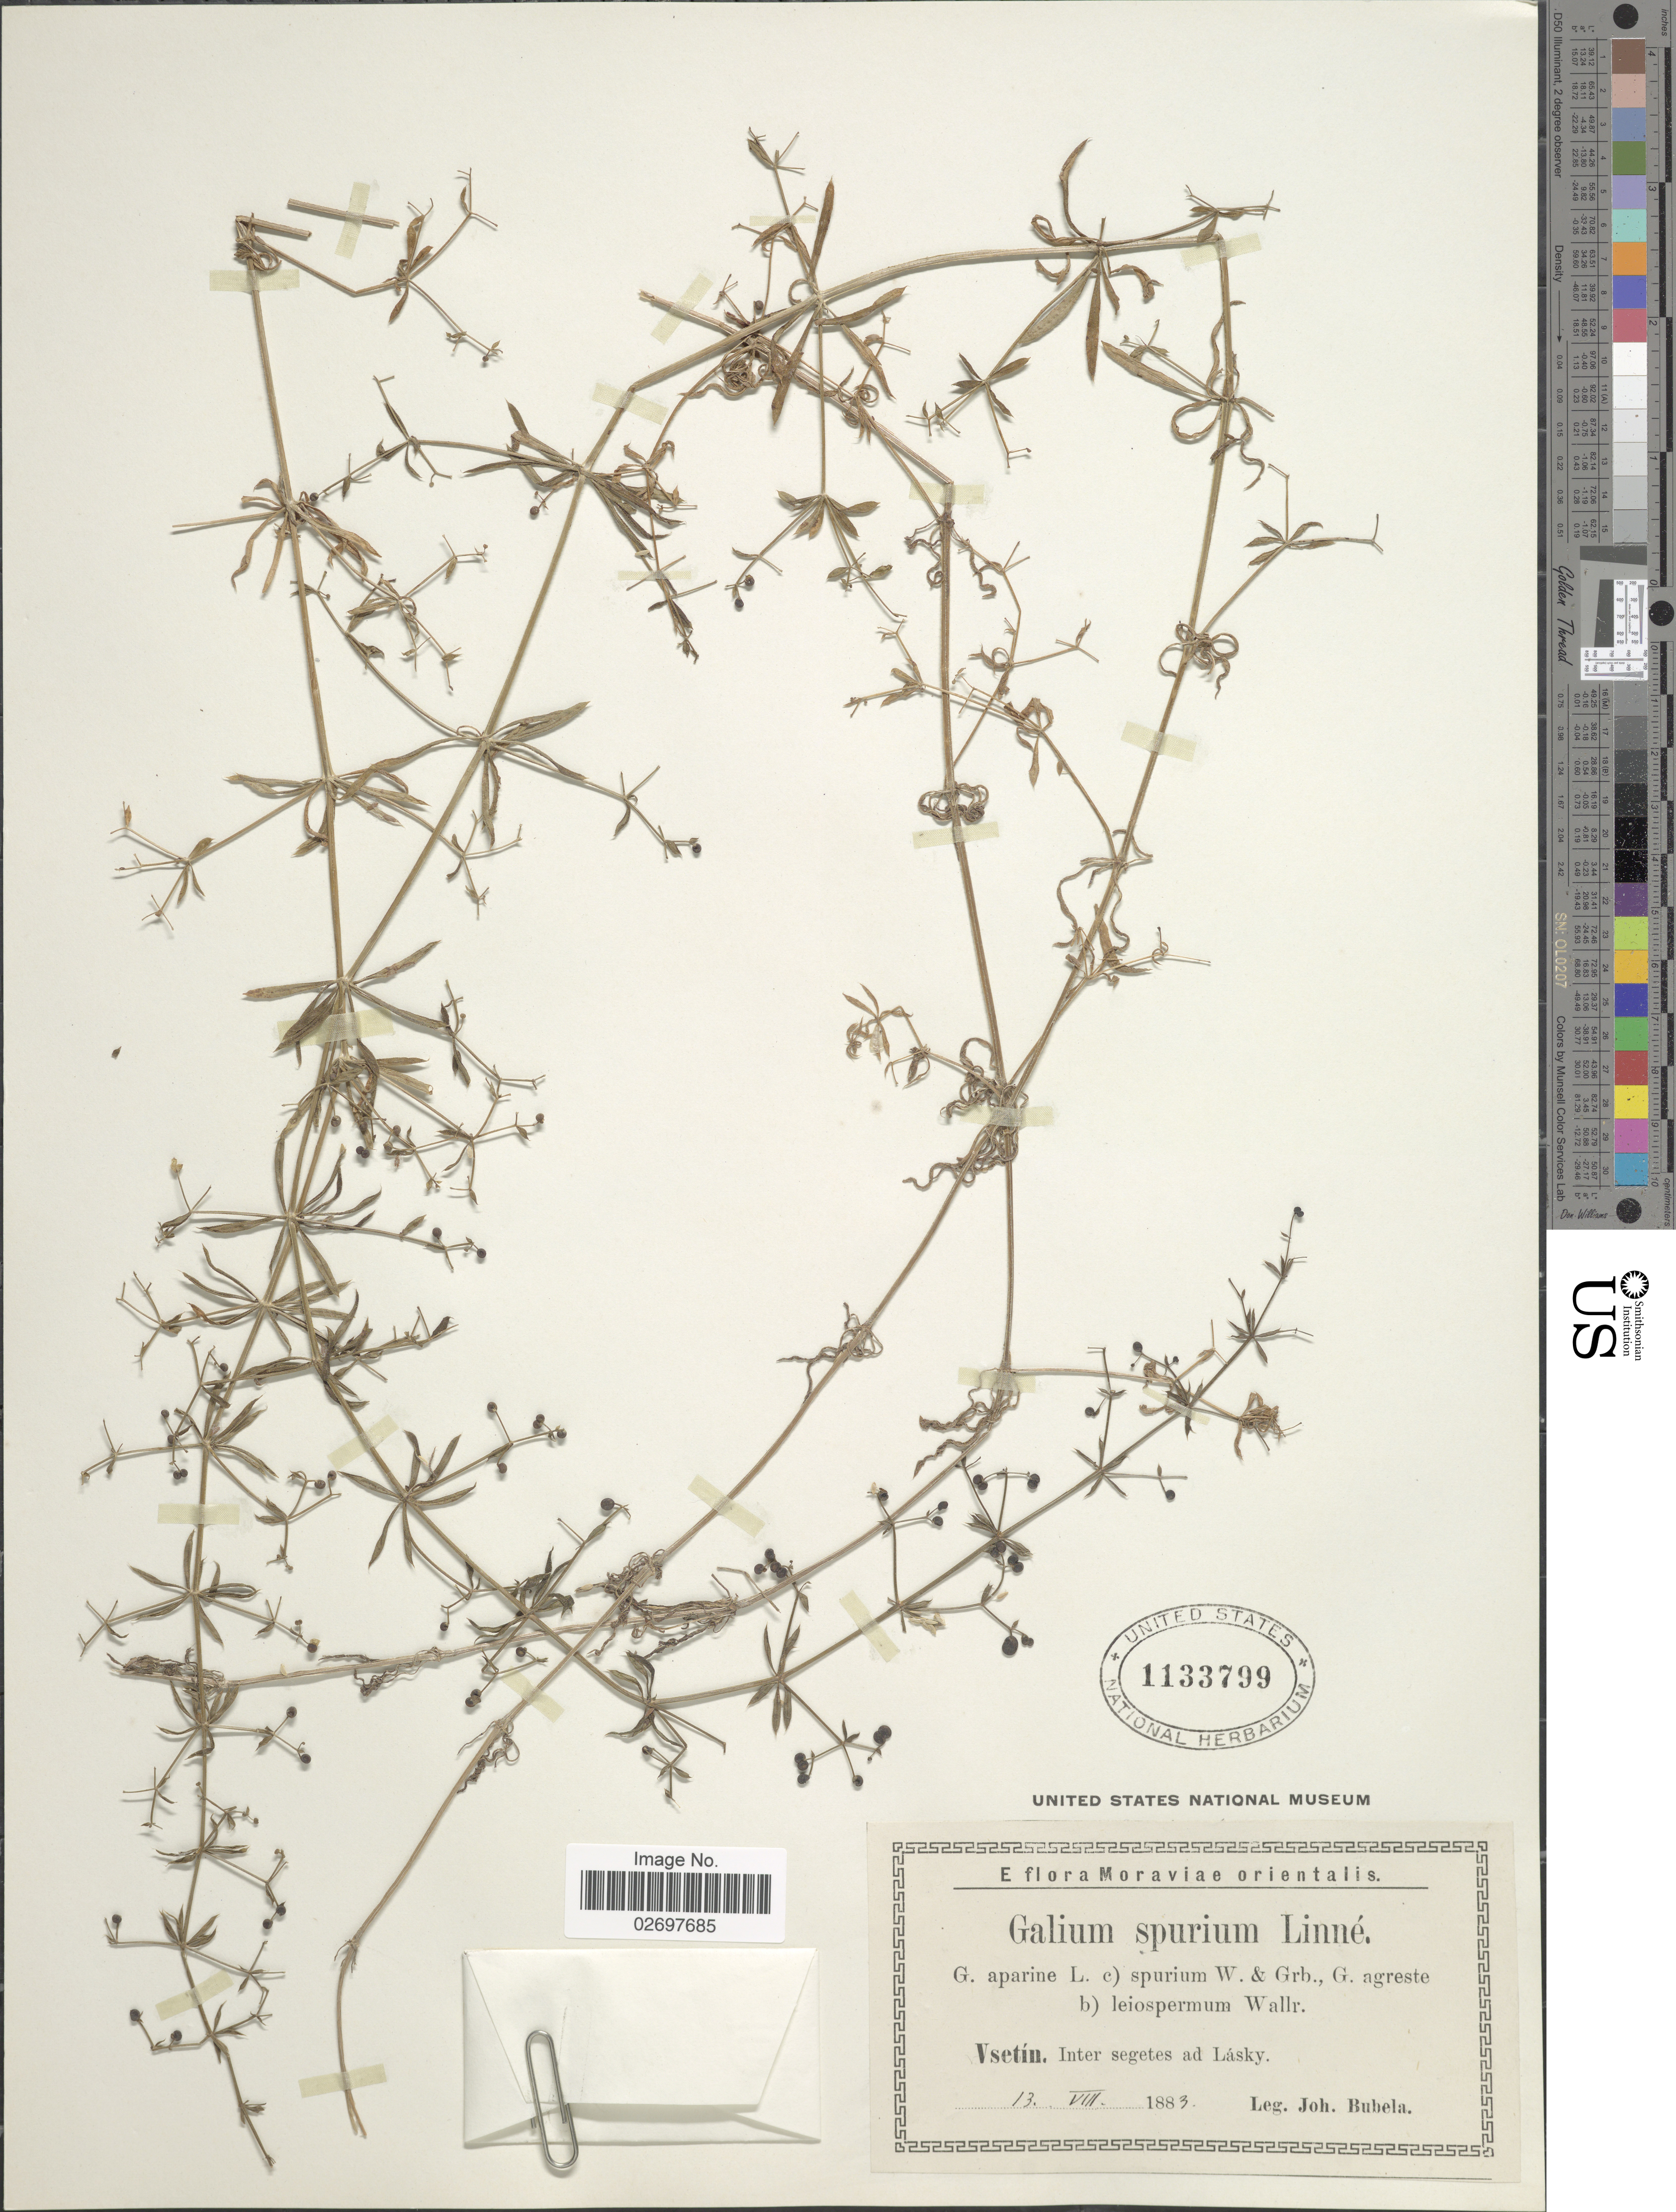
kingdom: Plantae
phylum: Tracheophyta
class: Magnoliopsida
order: Gentianales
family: Rubiaceae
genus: Galium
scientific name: Galium spurium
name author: L.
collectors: J. Bubela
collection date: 1883-08-13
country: Czechia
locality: Vsetin, Inter segetes ad Lasky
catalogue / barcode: US 1133799